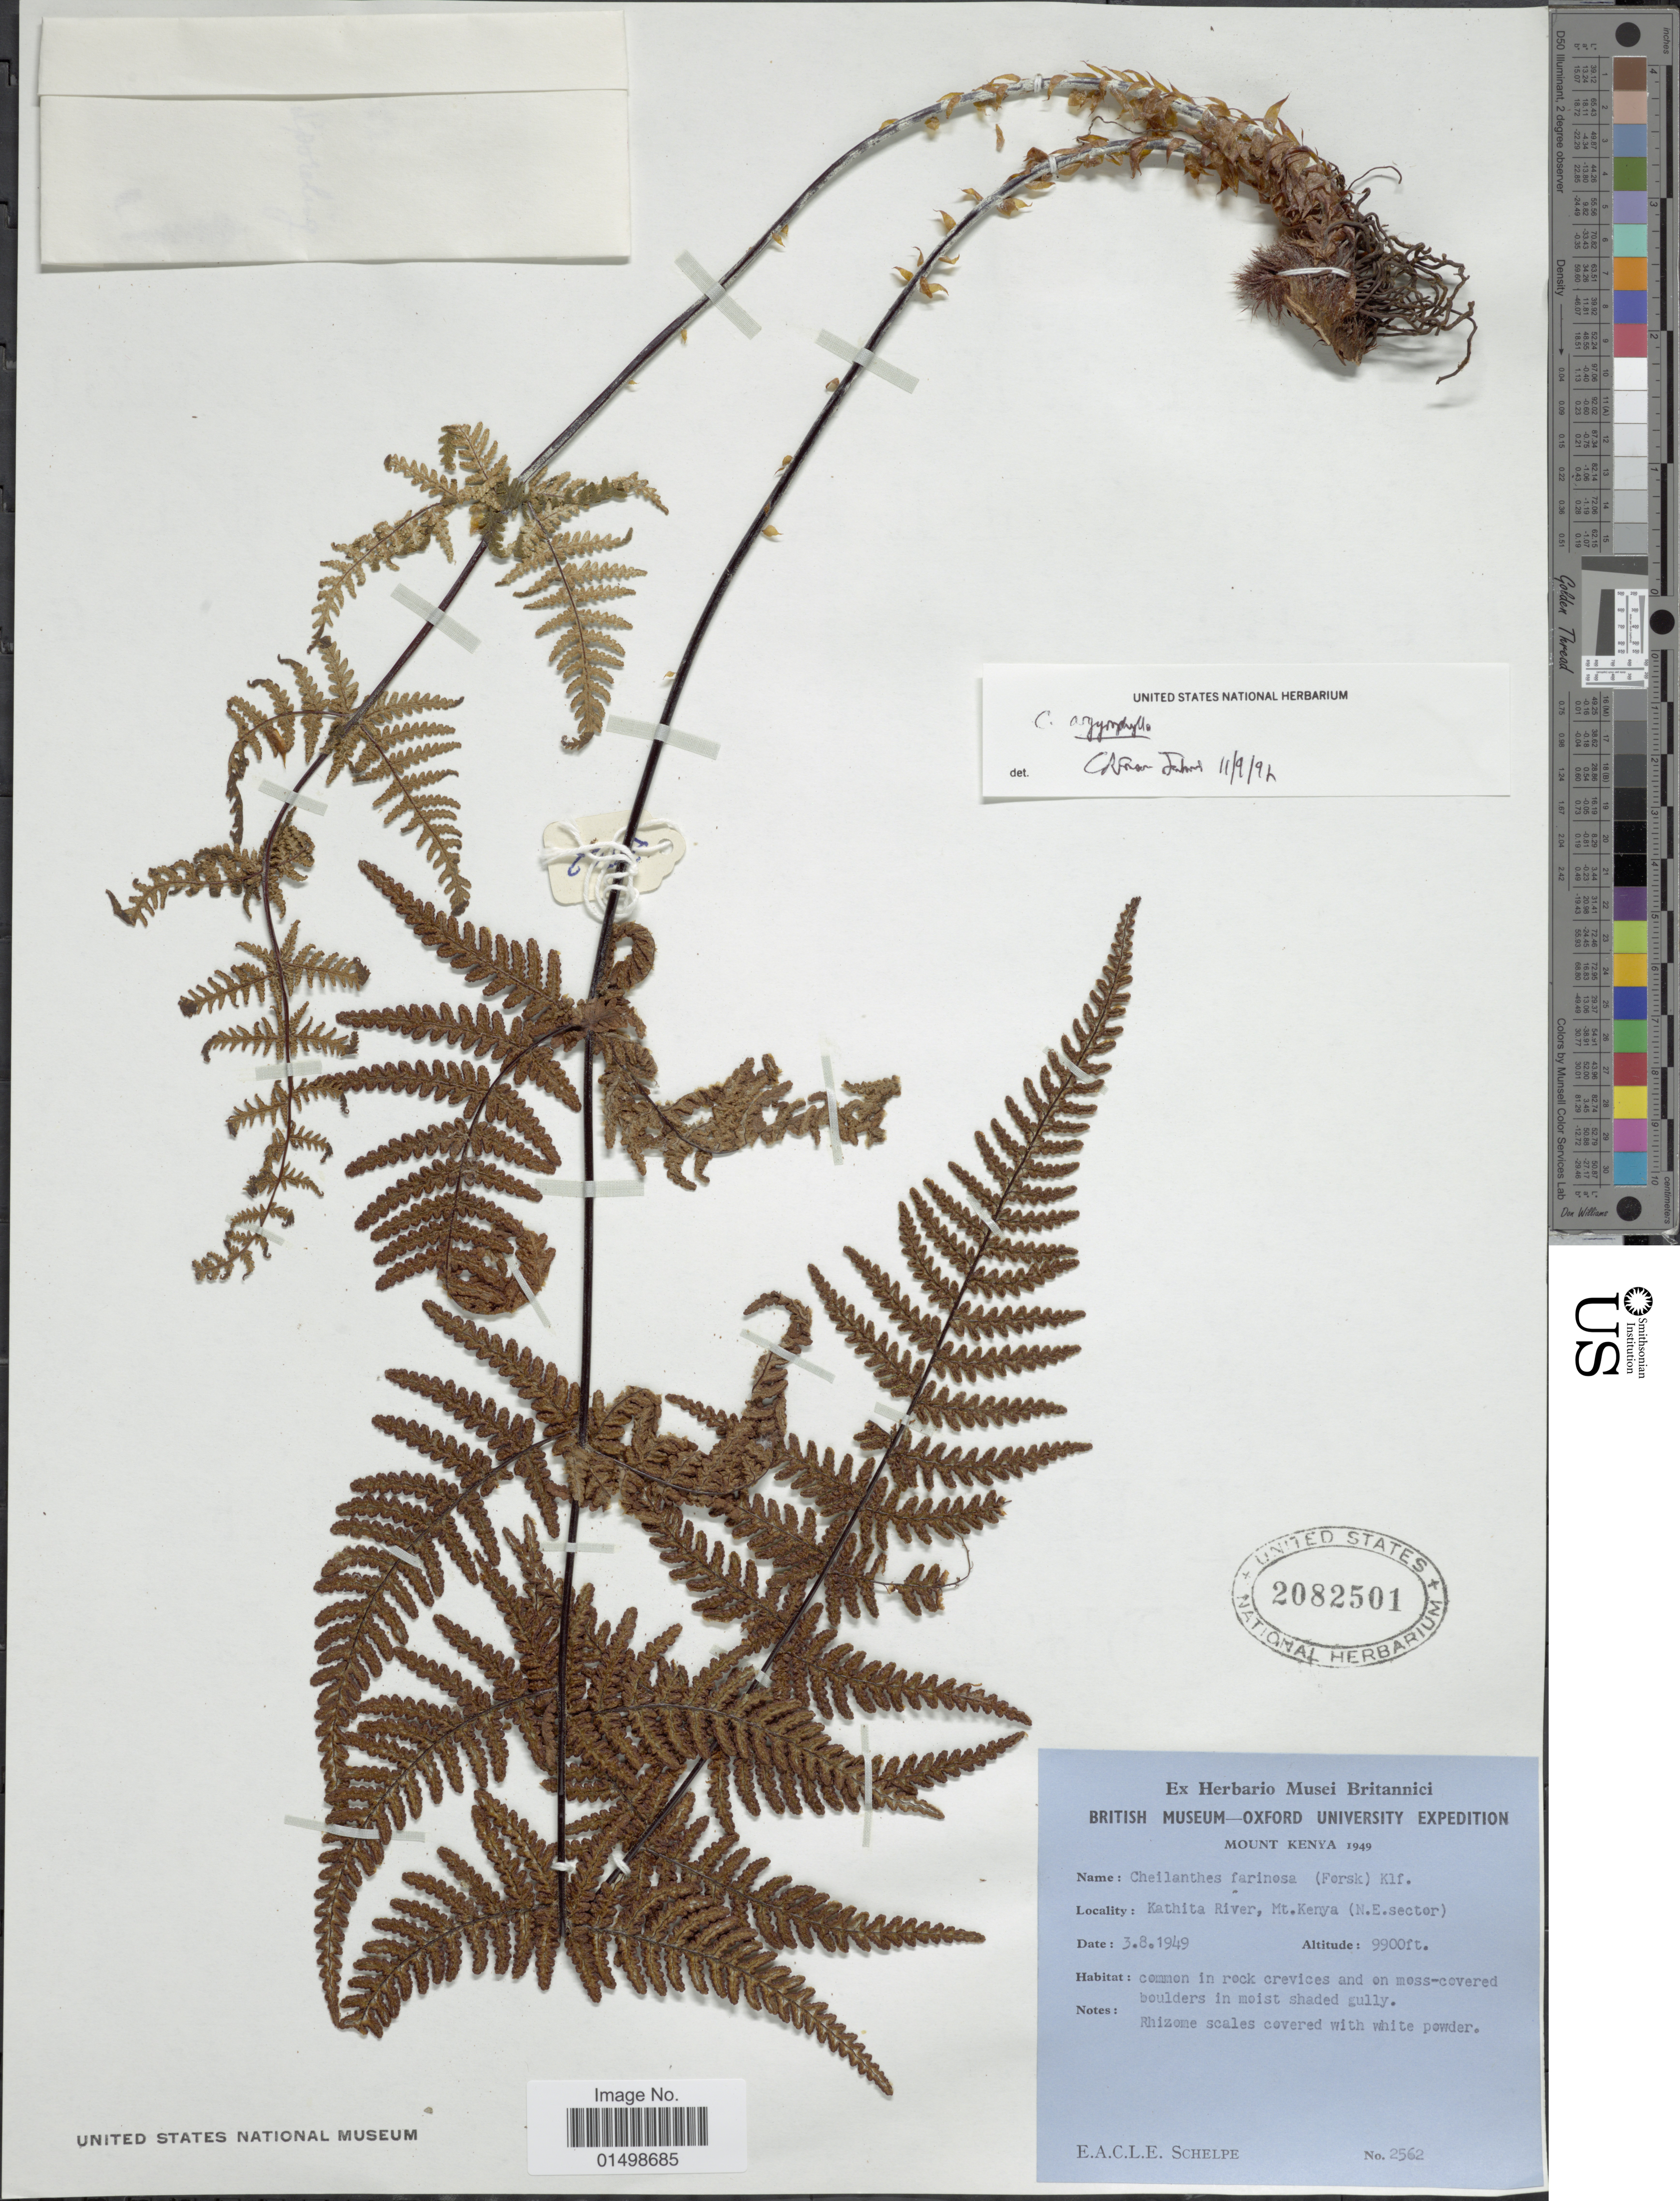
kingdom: Plantae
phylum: Tracheophyta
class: Polypodiopsida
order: Polypodiales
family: Pteridaceae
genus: Aleuritopteris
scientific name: Aleuritopteris farinosa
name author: (Forssk.) Fée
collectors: E. A. C. L. E. Schelpe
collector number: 2562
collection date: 1949-08-03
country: Kenya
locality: Mount Kenya, Kathita River, Mt. Kenya (N.E. sector).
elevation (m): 3018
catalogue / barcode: US 2082501